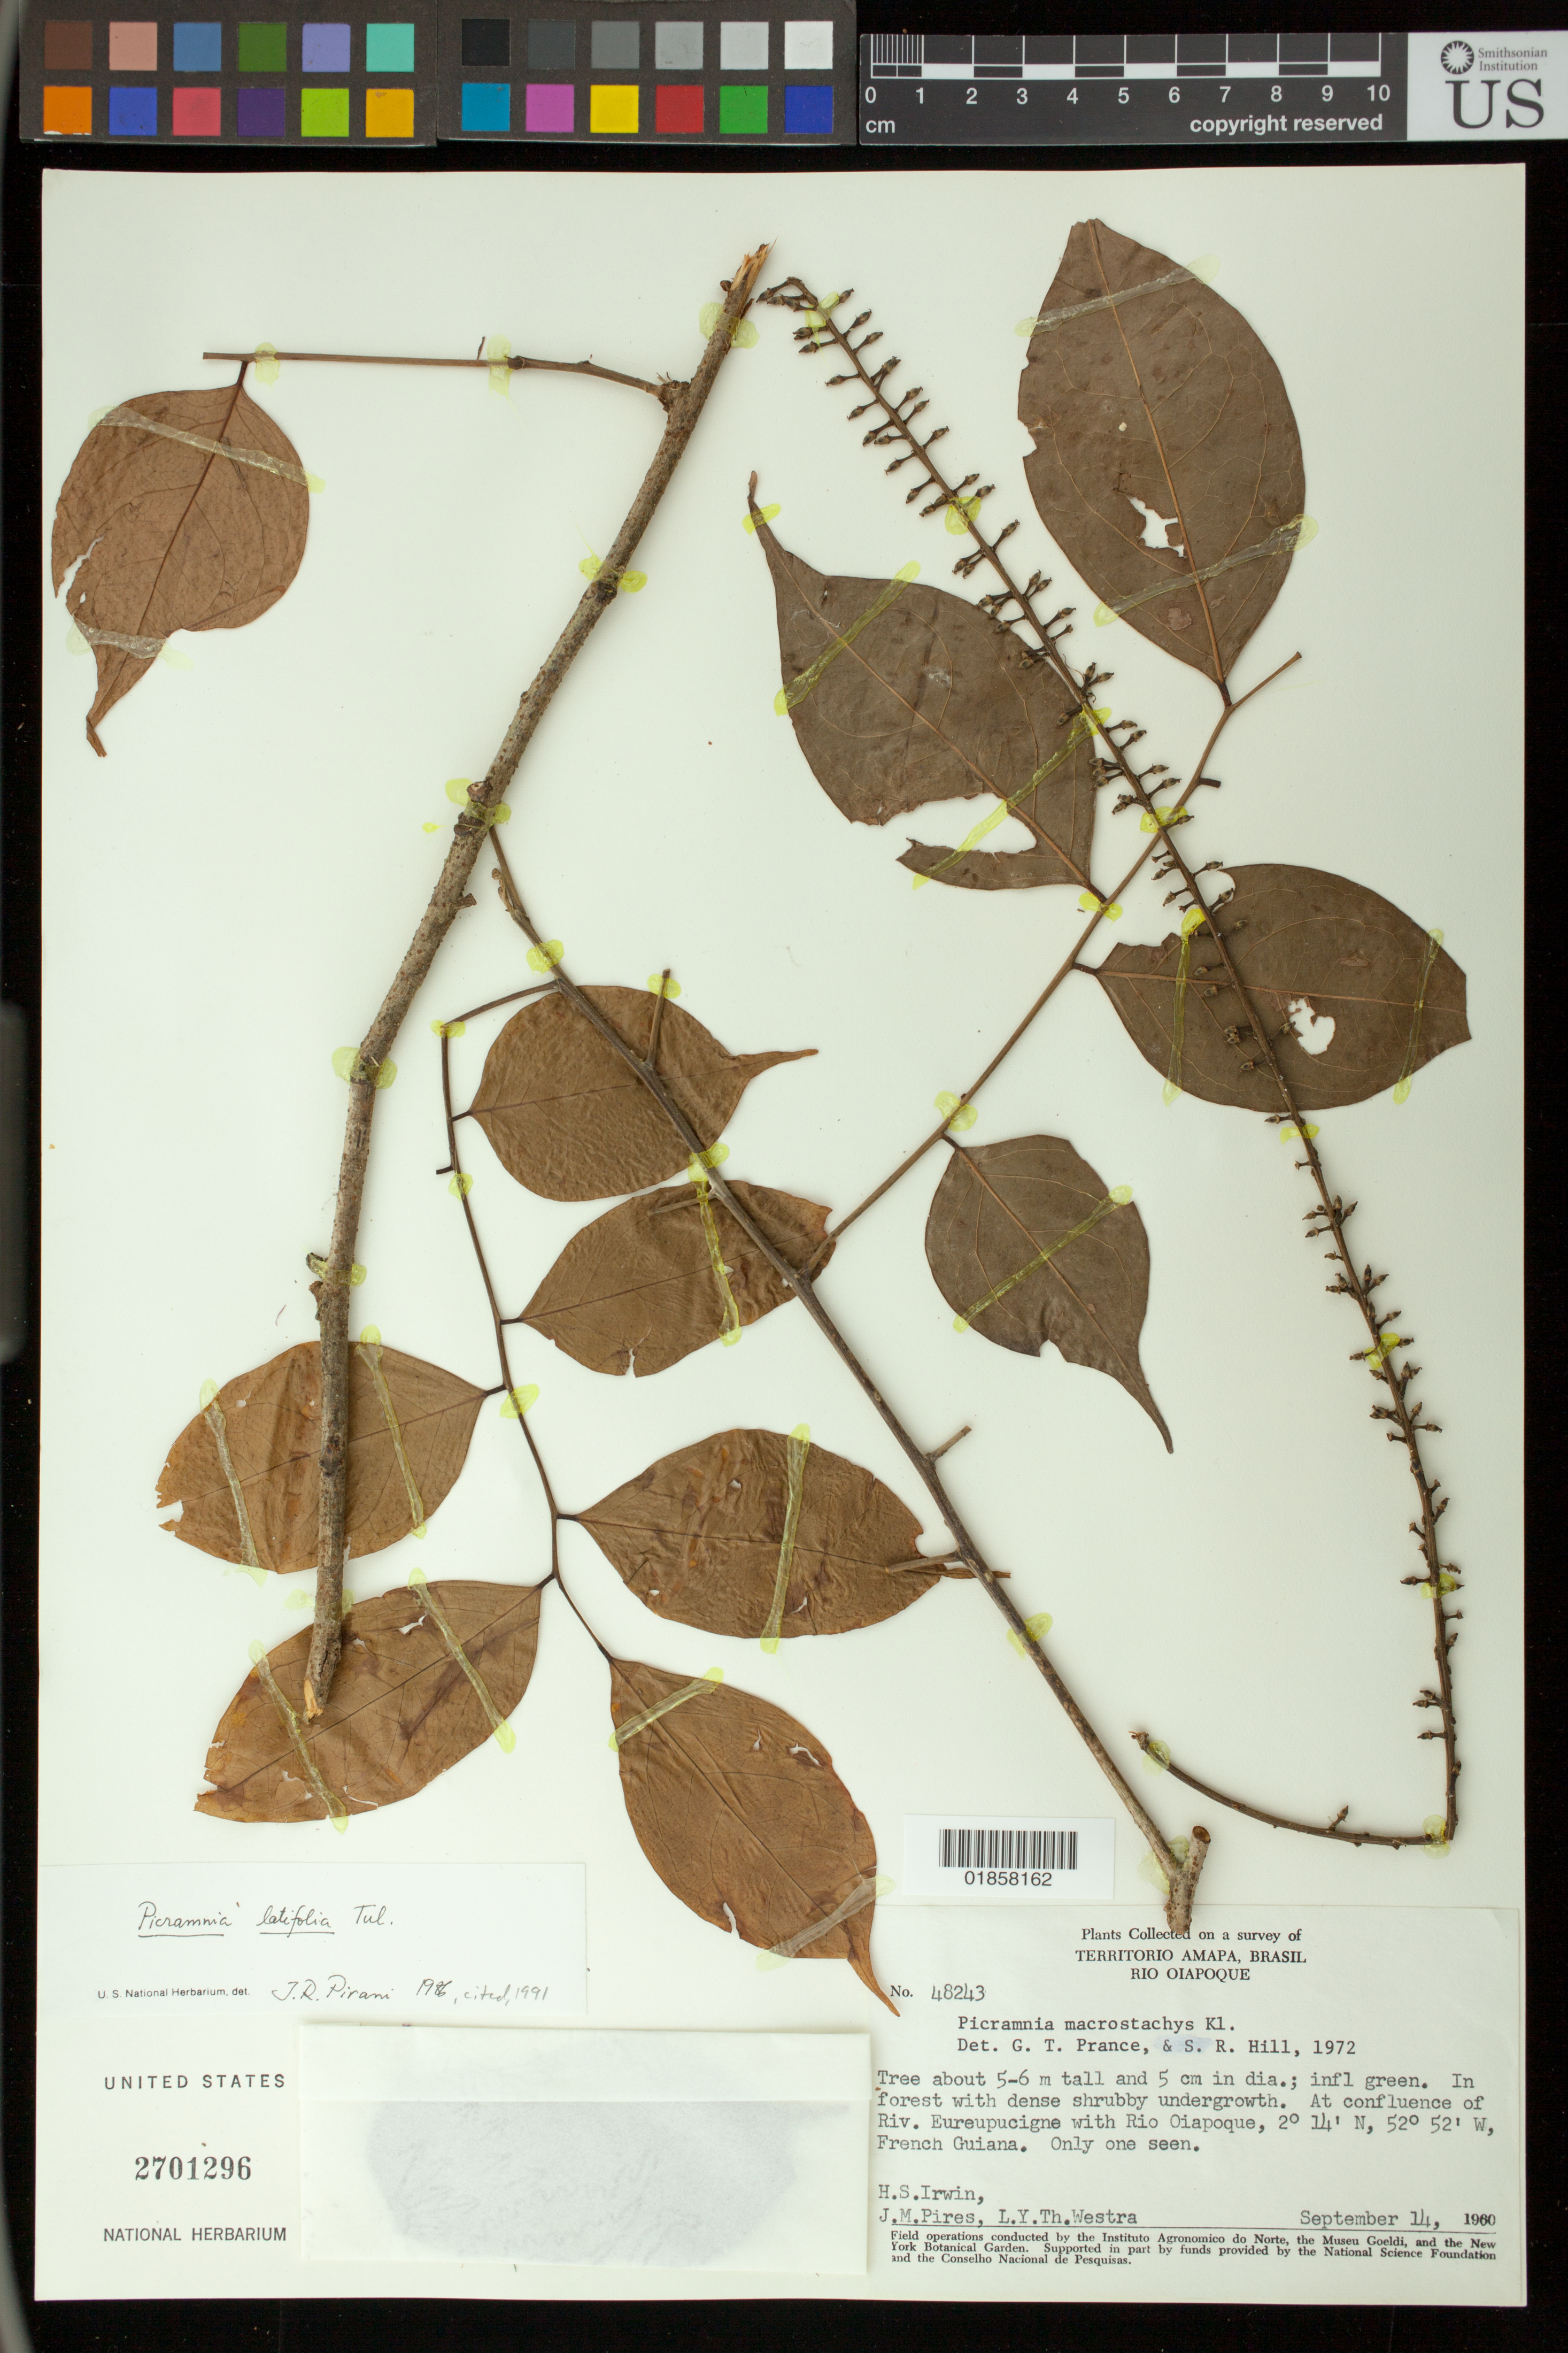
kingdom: Plantae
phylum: Tracheophyta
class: Magnoliopsida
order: Picramniales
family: Picramniaceae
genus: Picramnia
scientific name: Picramnia latifolia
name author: Tul.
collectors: H. Irwin, J. M. Pires & L. Y. T. Westra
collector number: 48243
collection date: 1960-09-14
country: Guyana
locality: Eureupucigne with Rio Oiapoque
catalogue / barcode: US 2701296